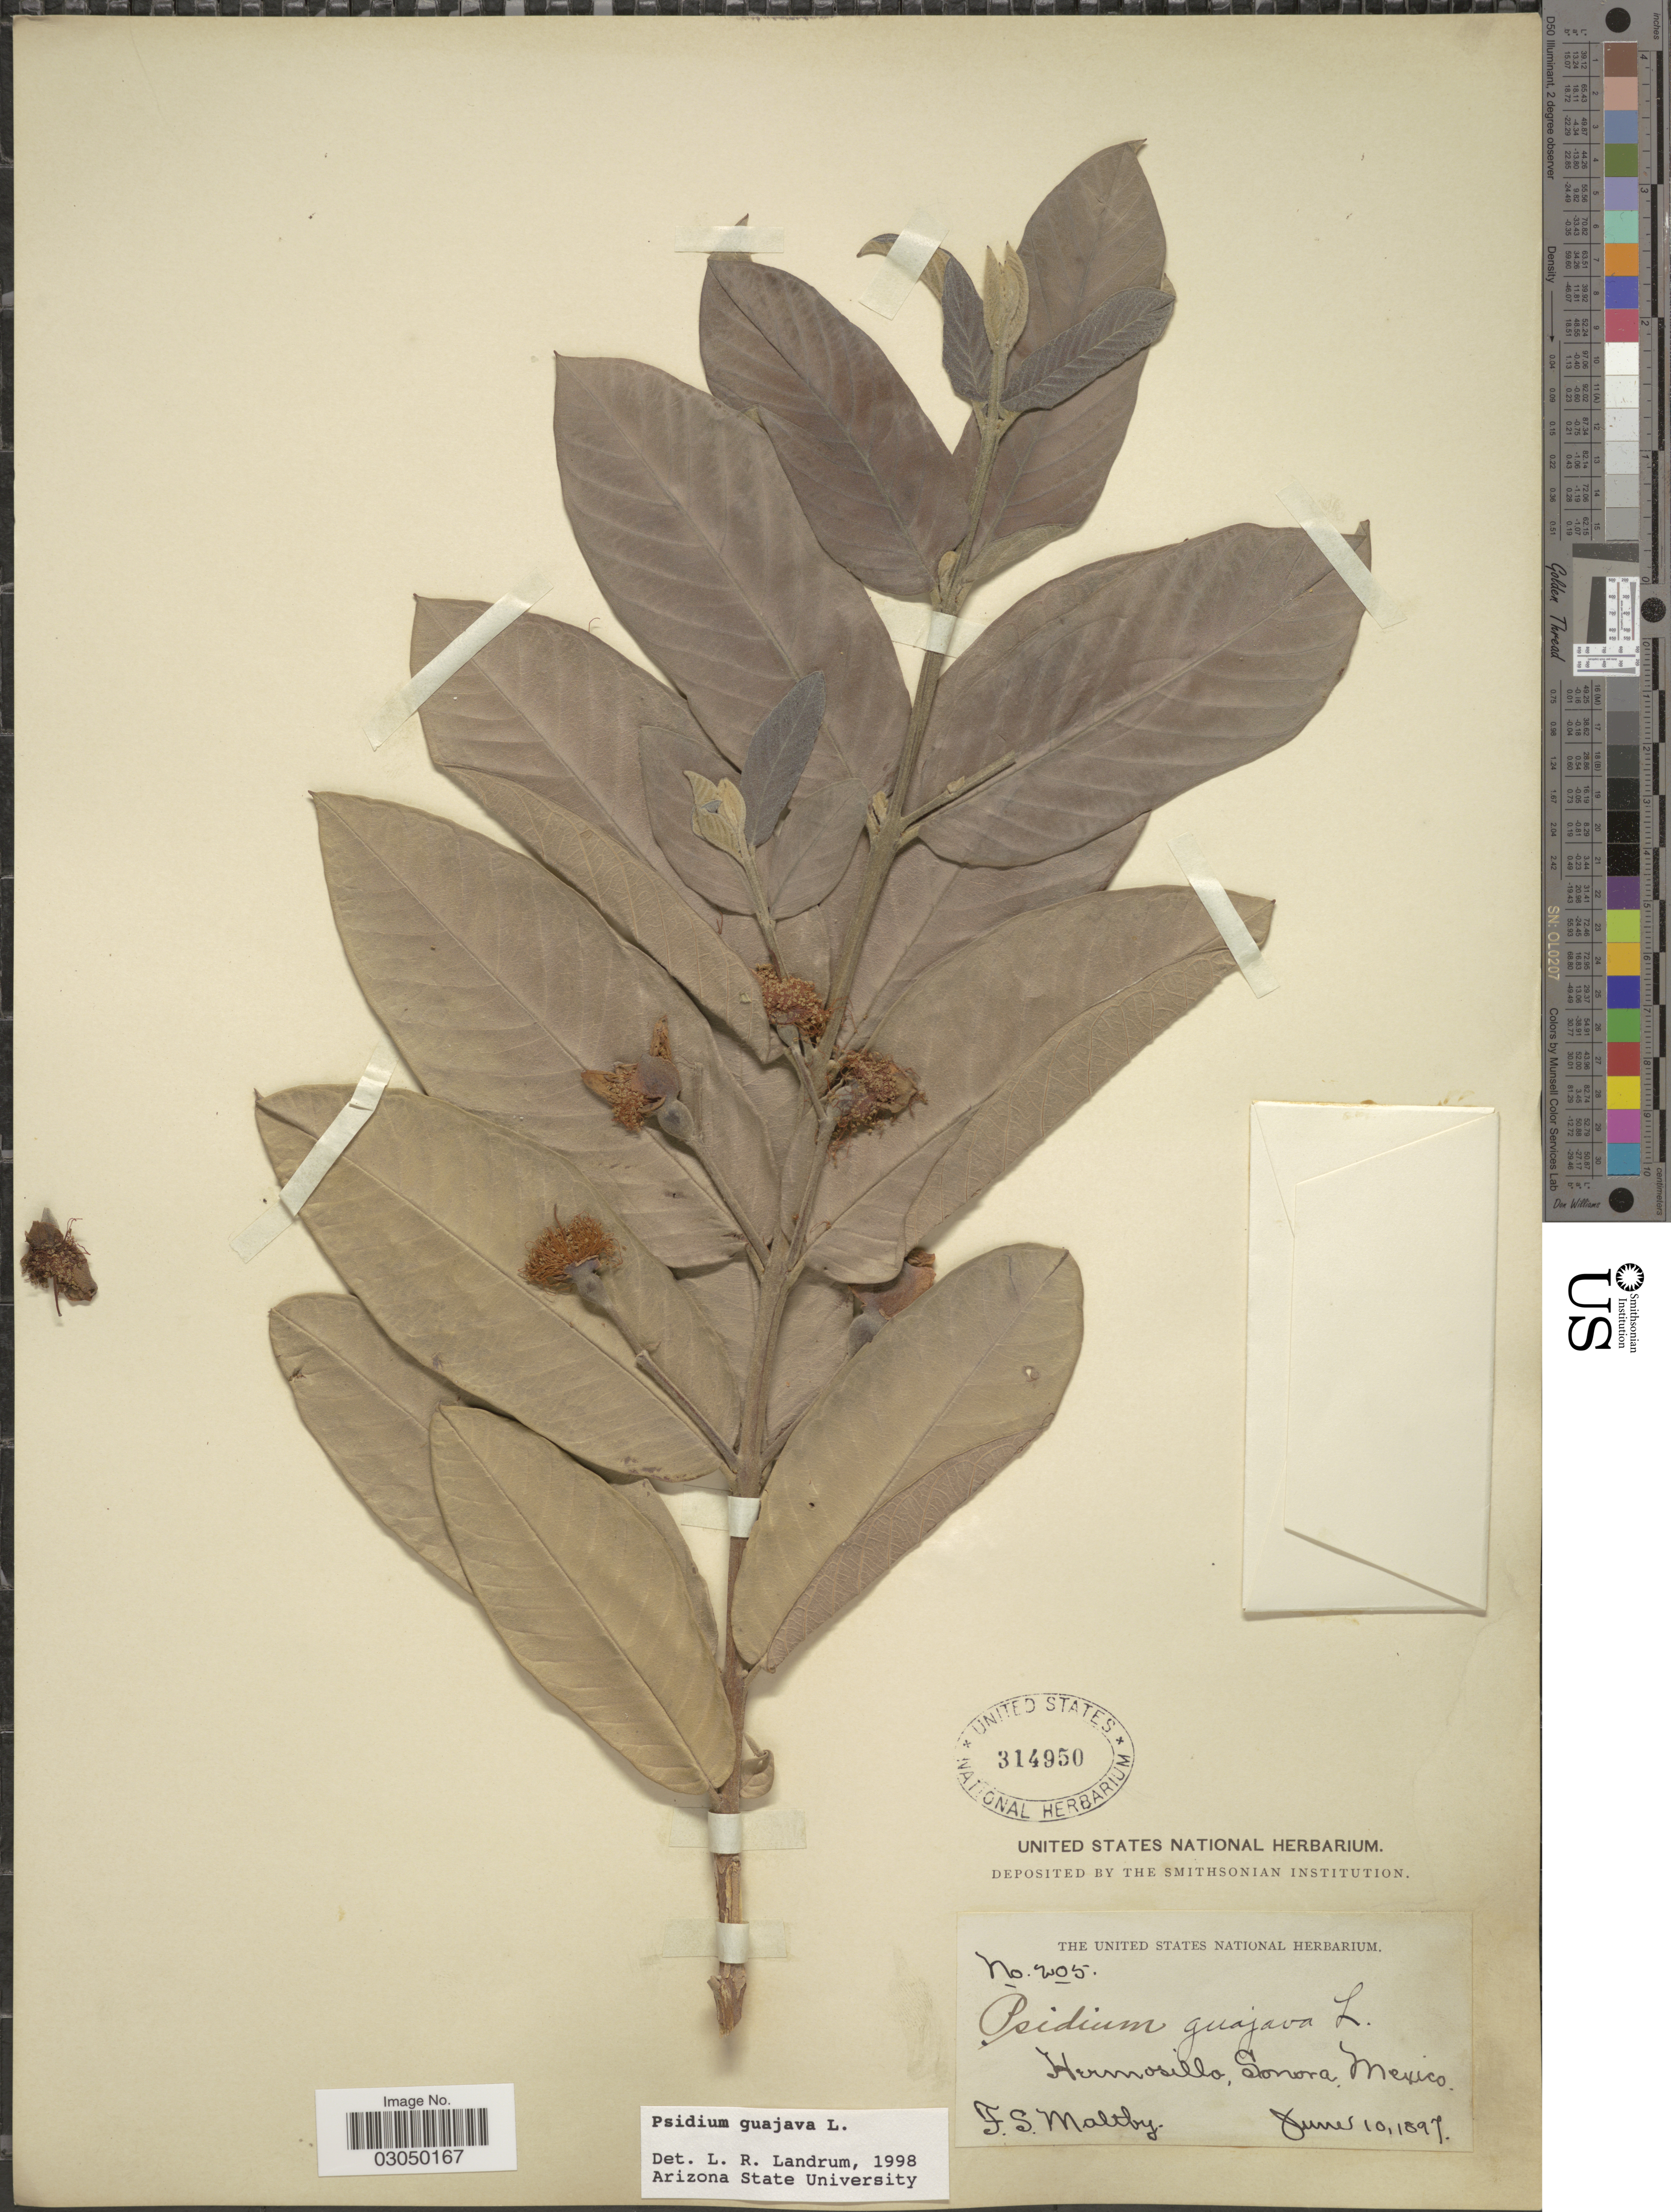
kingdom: Plantae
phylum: Tracheophyta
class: Magnoliopsida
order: Myrtales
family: Myrtaceae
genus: Psidium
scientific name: Psidium guajava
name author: L.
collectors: F. S. Maltby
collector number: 205*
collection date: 1897-06-10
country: Mexico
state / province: Sonora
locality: Hermosillo.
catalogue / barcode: US 314950